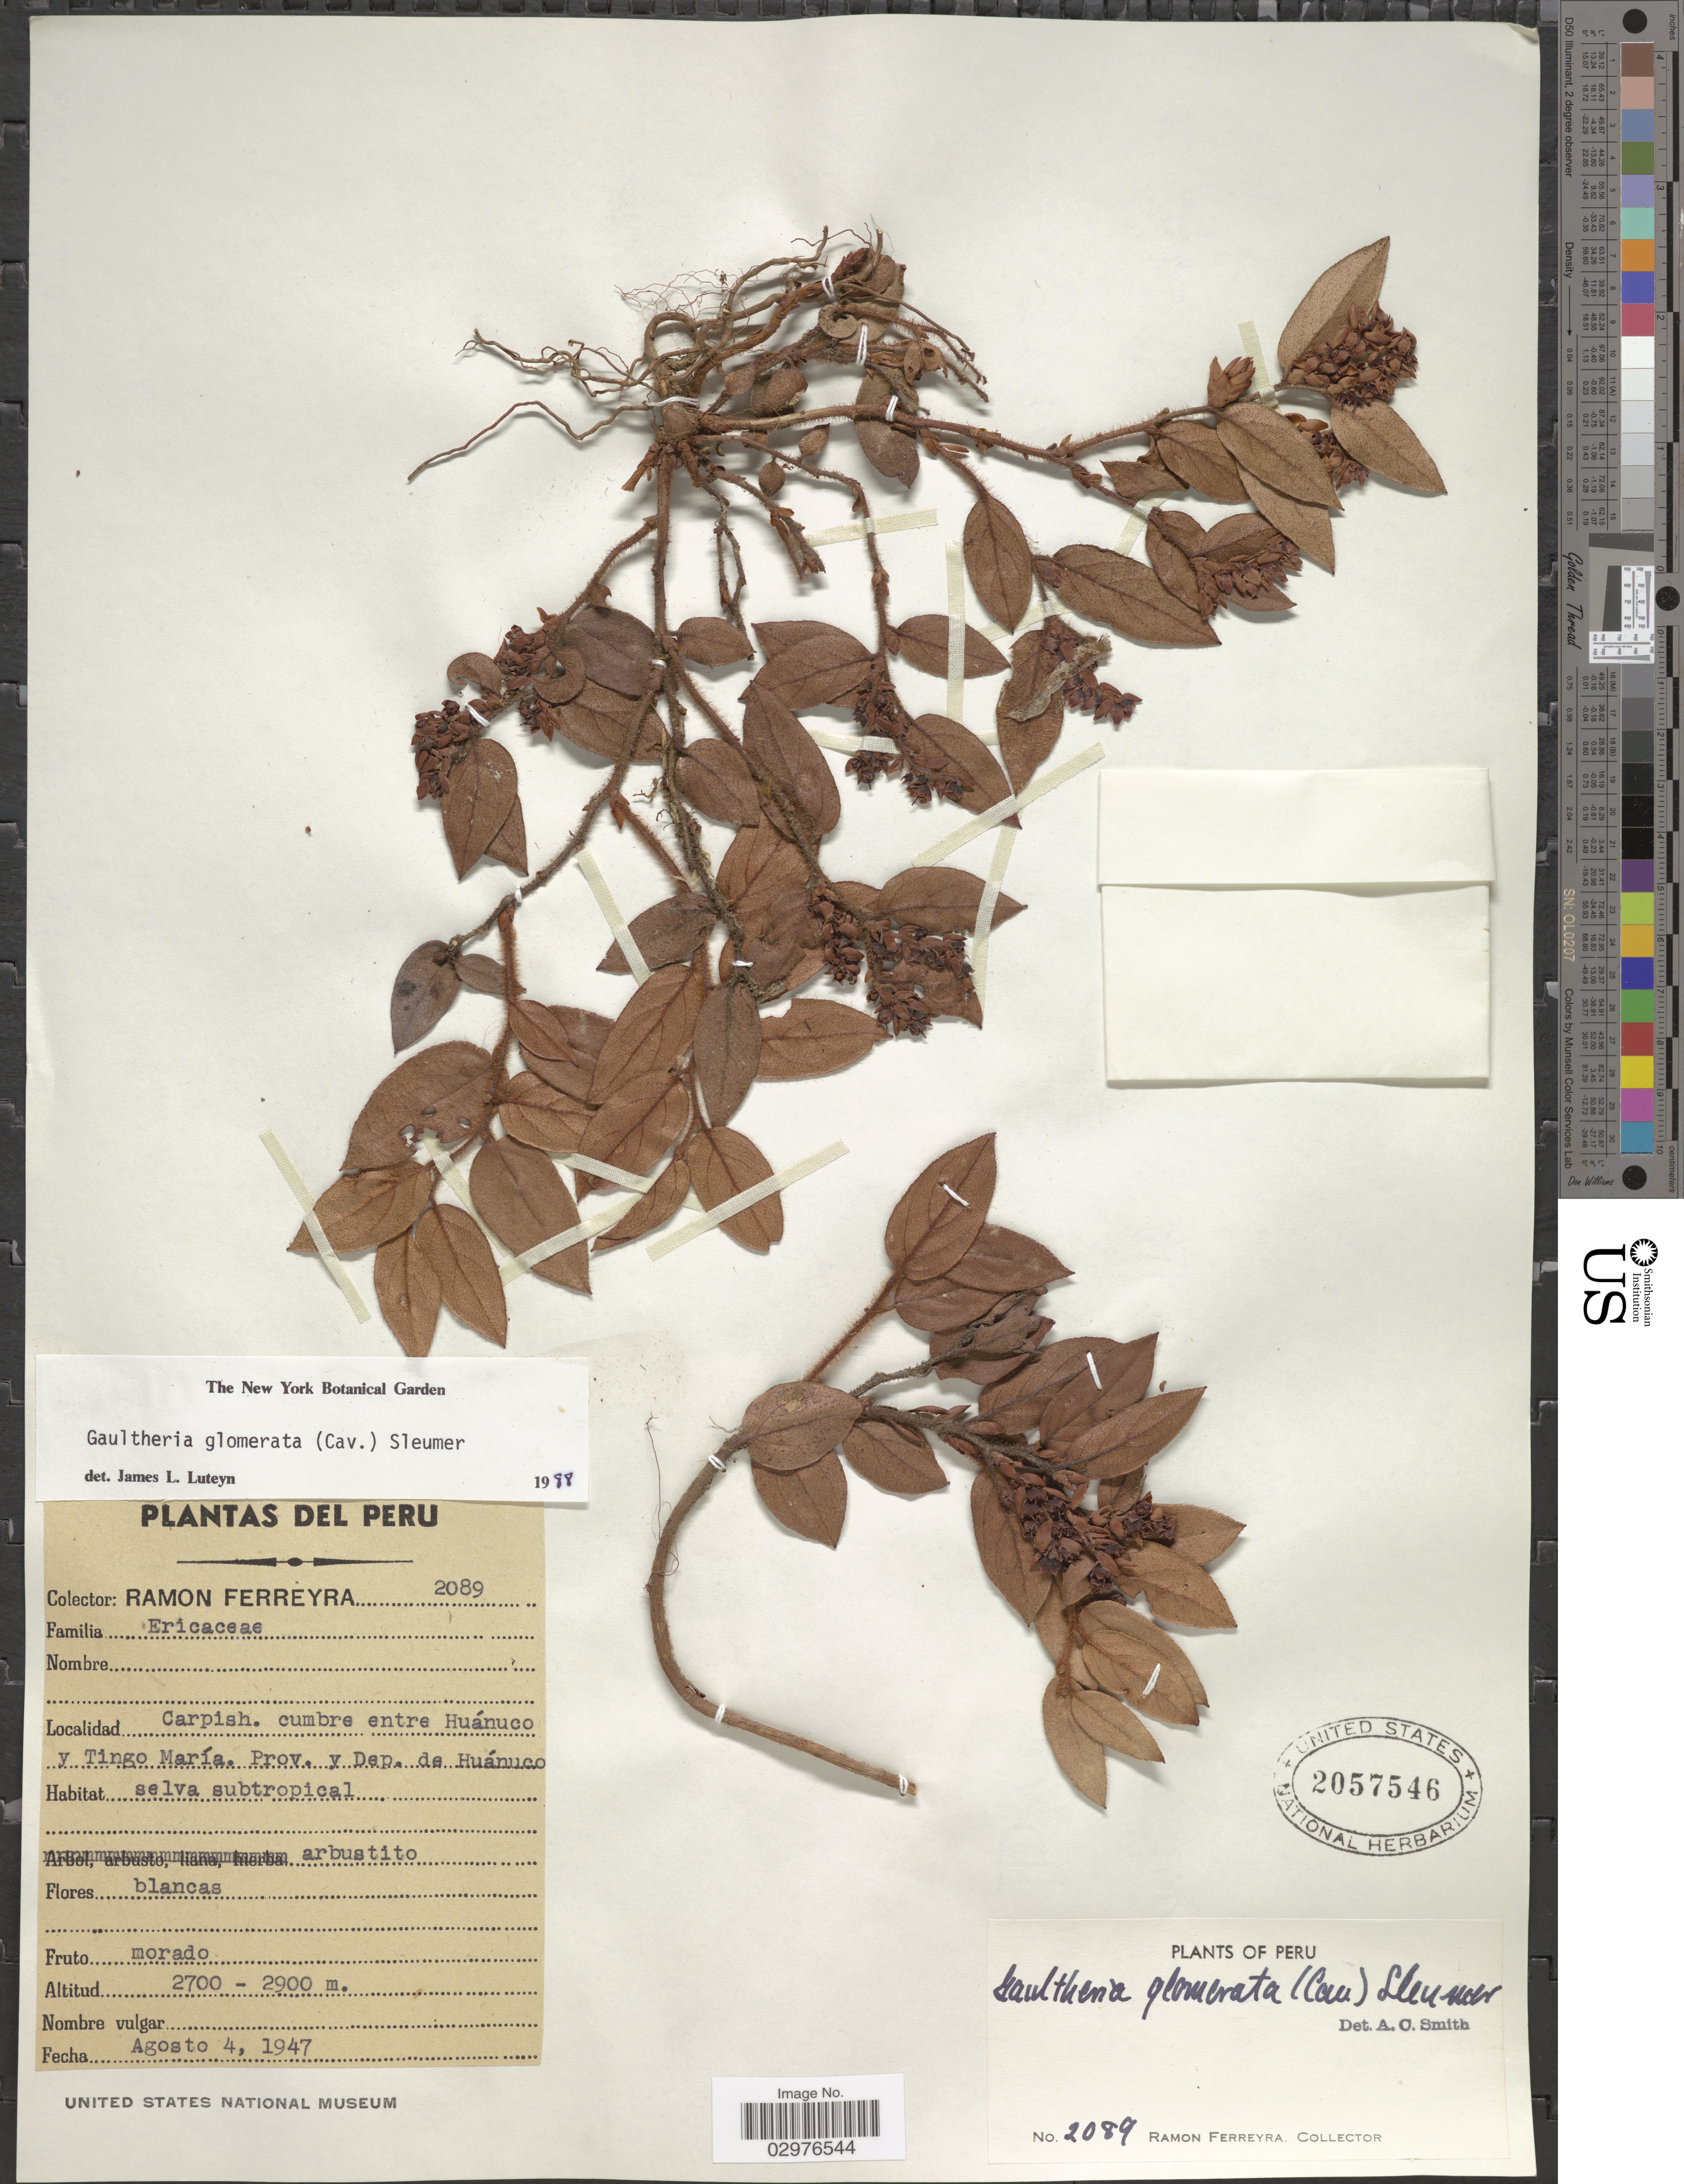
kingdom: Plantae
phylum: Tracheophyta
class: Magnoliopsida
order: Ericales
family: Ericaceae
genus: Gaultheria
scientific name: Gaultheria glomerata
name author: (Cav.) Sleumer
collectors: R. A. Ferreyra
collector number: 2089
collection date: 1947-08-04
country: Peru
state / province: Huánuco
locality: Carpish. cumbre entre Huánuco y Tingo María. Prov. y Dep. de Huánuco.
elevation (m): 2700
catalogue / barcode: US 2057546